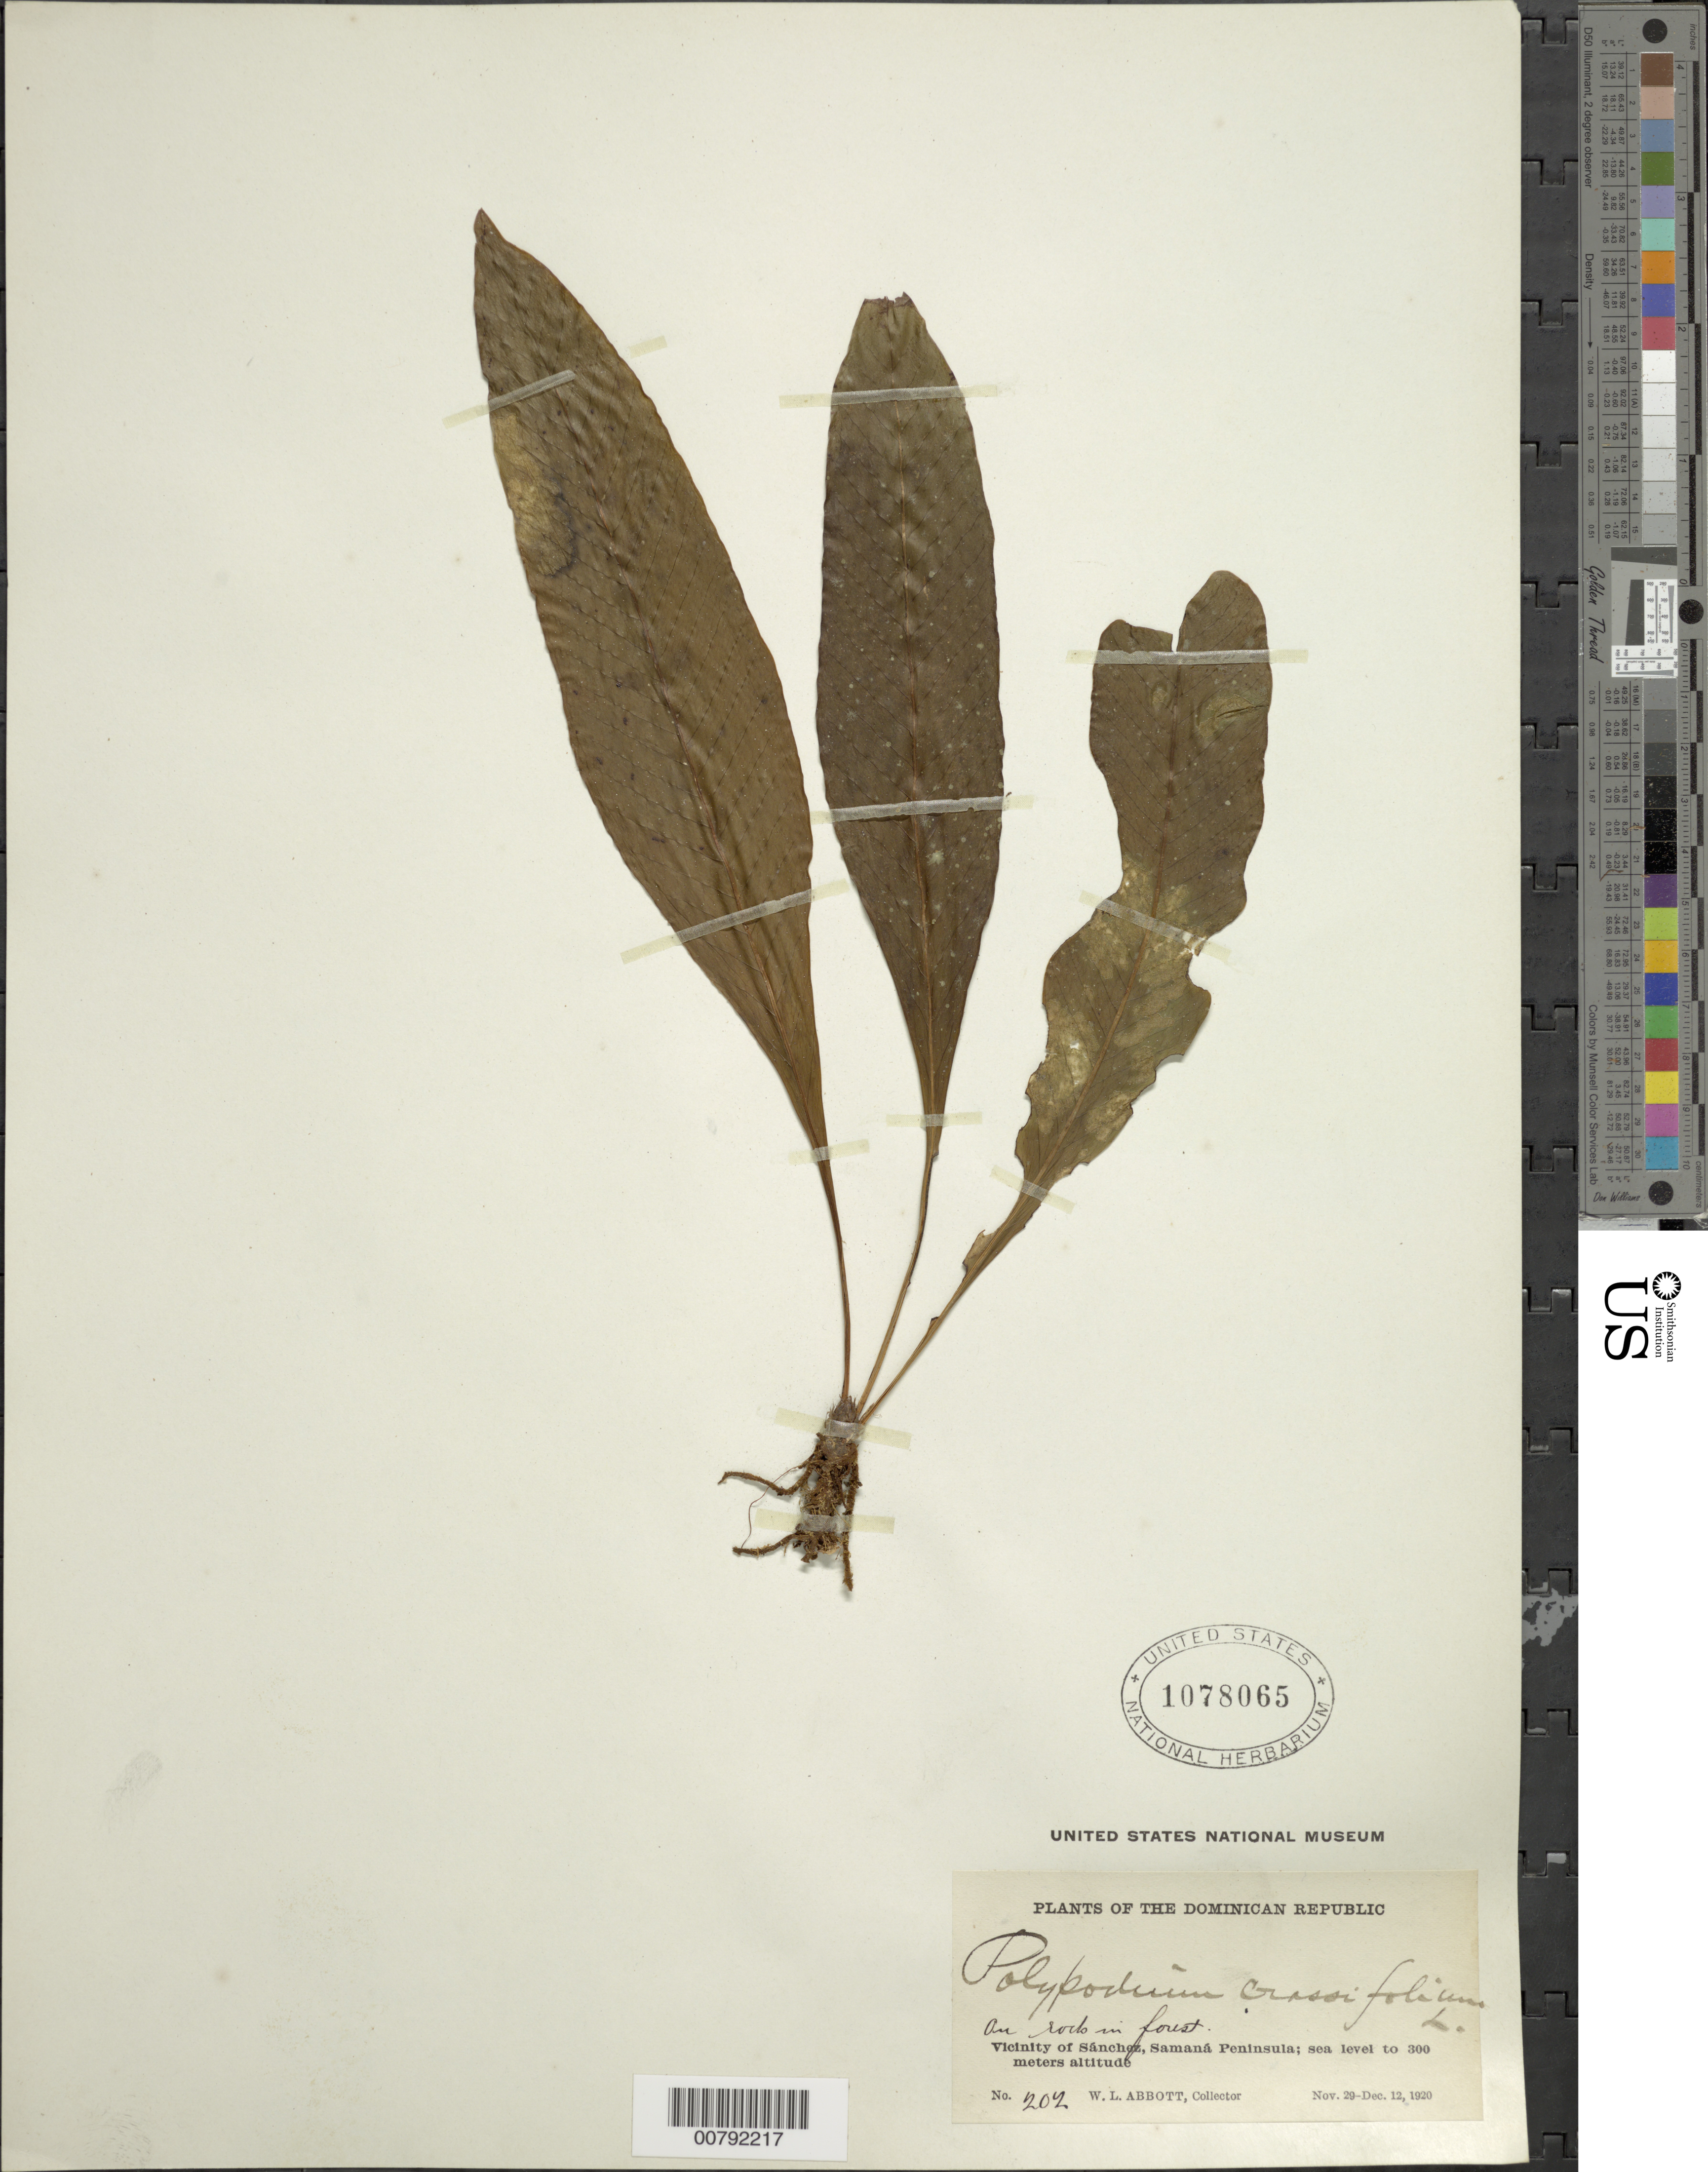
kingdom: Plantae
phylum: Tracheophyta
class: Polypodiopsida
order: Polypodiales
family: Polypodiaceae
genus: Niphidium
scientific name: Niphidium crassifolium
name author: (L.) Lellinger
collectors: W. L. Abbott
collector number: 202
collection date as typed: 29 Dec 1920 12 Dec 1920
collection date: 1920-12-12/1920-12-29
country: Dominican Republic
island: Hispaniola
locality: Samaná Peninsula, vicinity of Sánchez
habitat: On rock in forest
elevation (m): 0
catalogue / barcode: US 1078065